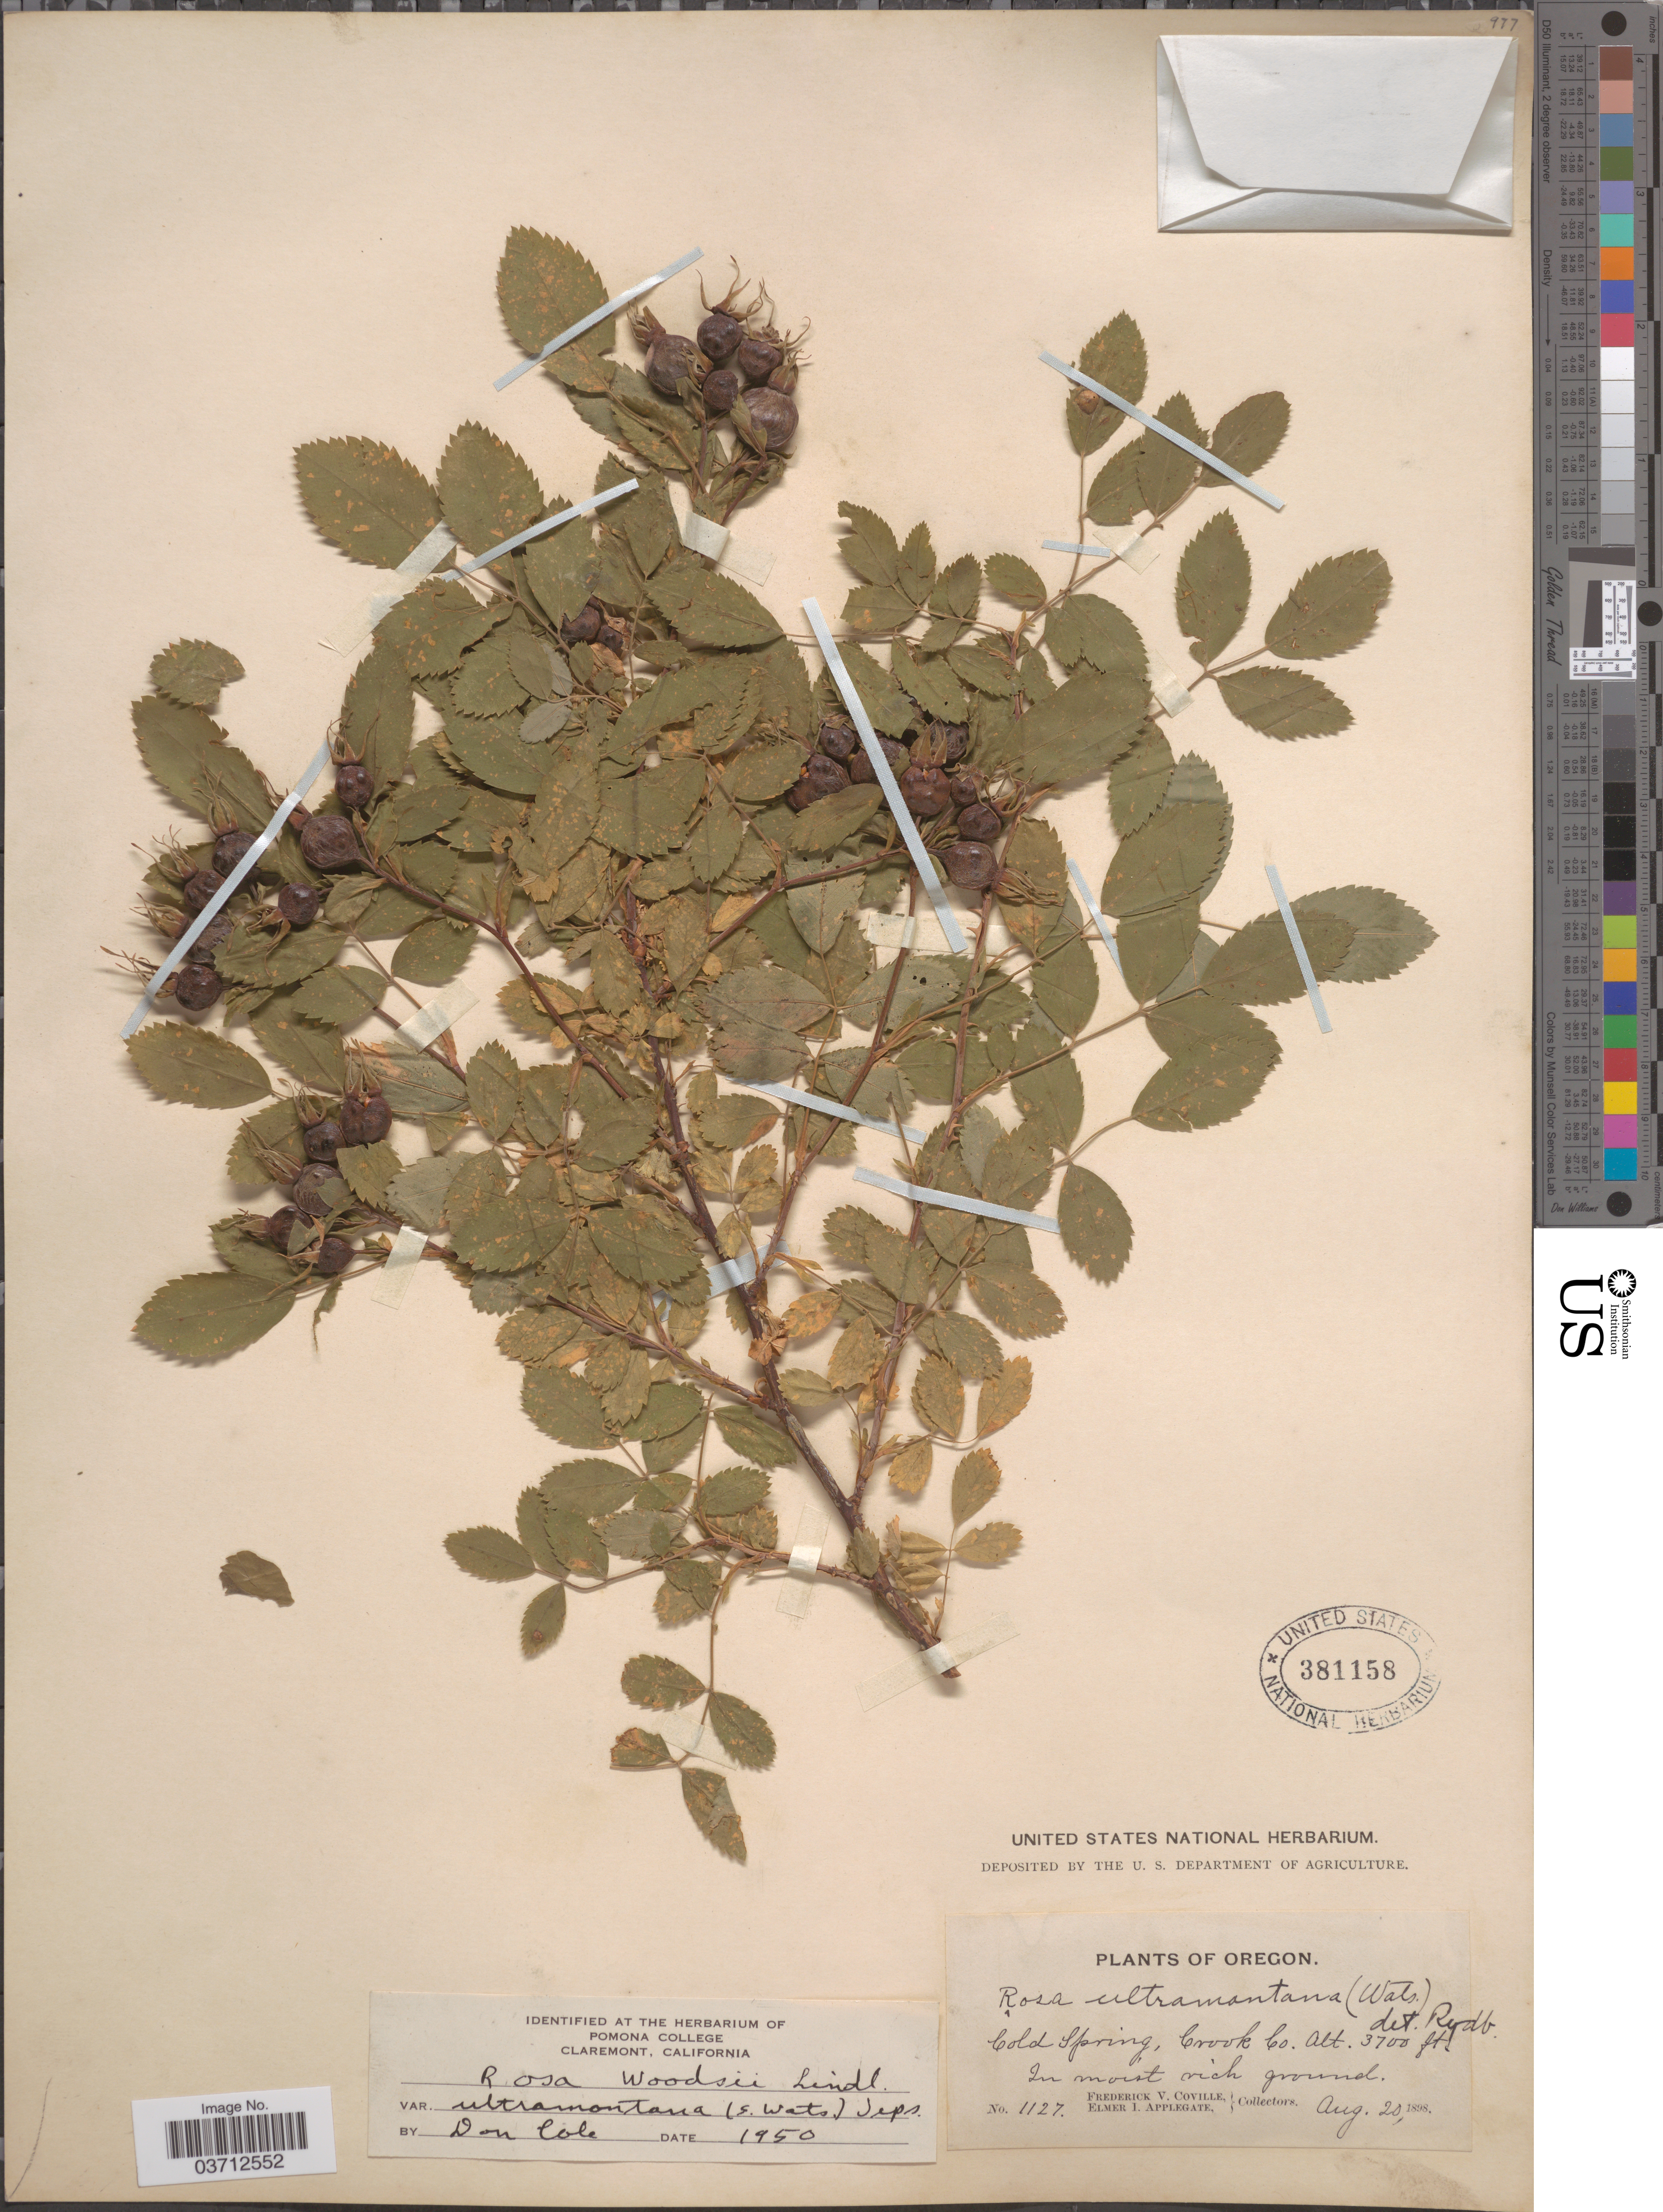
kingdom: Plantae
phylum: Tracheophyta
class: Magnoliopsida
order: Rosales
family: Rosaceae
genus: Rosa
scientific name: Rosa woodsii var. ultramontana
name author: Lindl.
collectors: F. V. Coville & E. I. Applegate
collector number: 1127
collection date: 1898-08-20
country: United States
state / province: Oregon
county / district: Crook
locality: Cold Spring, Crook Co.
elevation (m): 1128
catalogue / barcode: US 381158